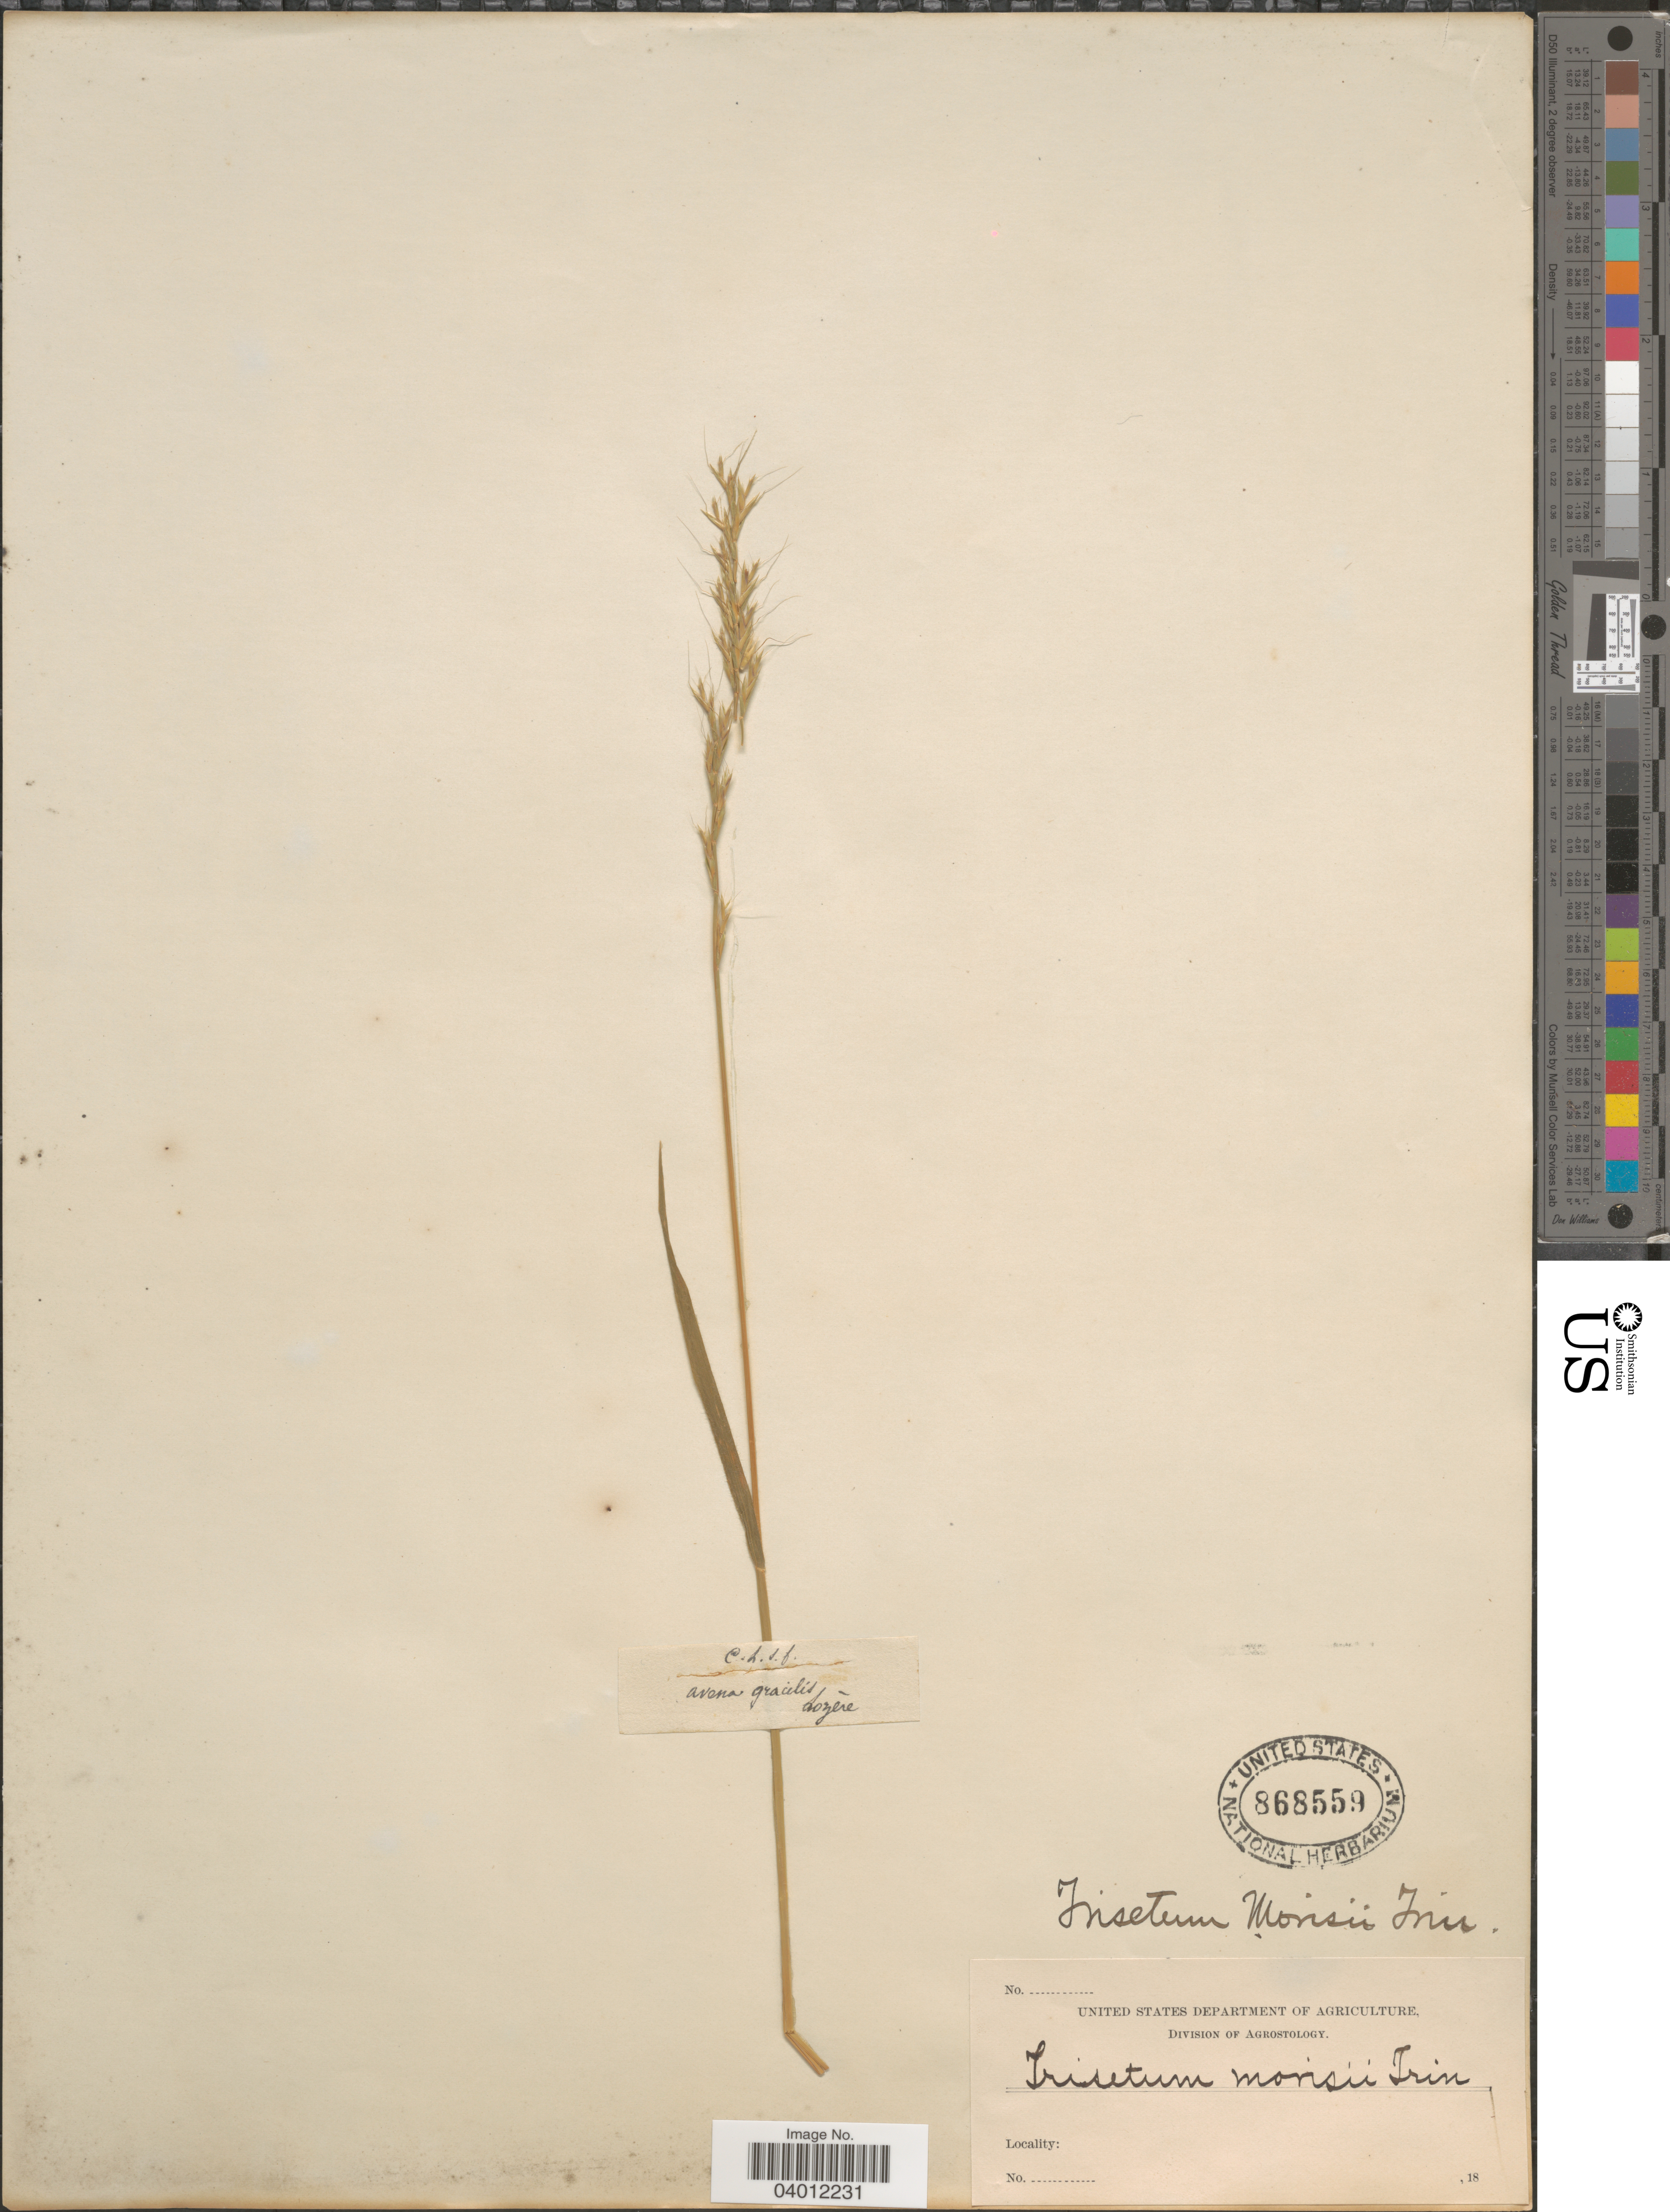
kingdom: Plantae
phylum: Tracheophyta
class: Liliopsida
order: Poales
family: Poaceae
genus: Trisetum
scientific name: Trisetum gracile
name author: (Moris) Boiss.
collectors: Lozerè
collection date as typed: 18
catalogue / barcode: US 868559